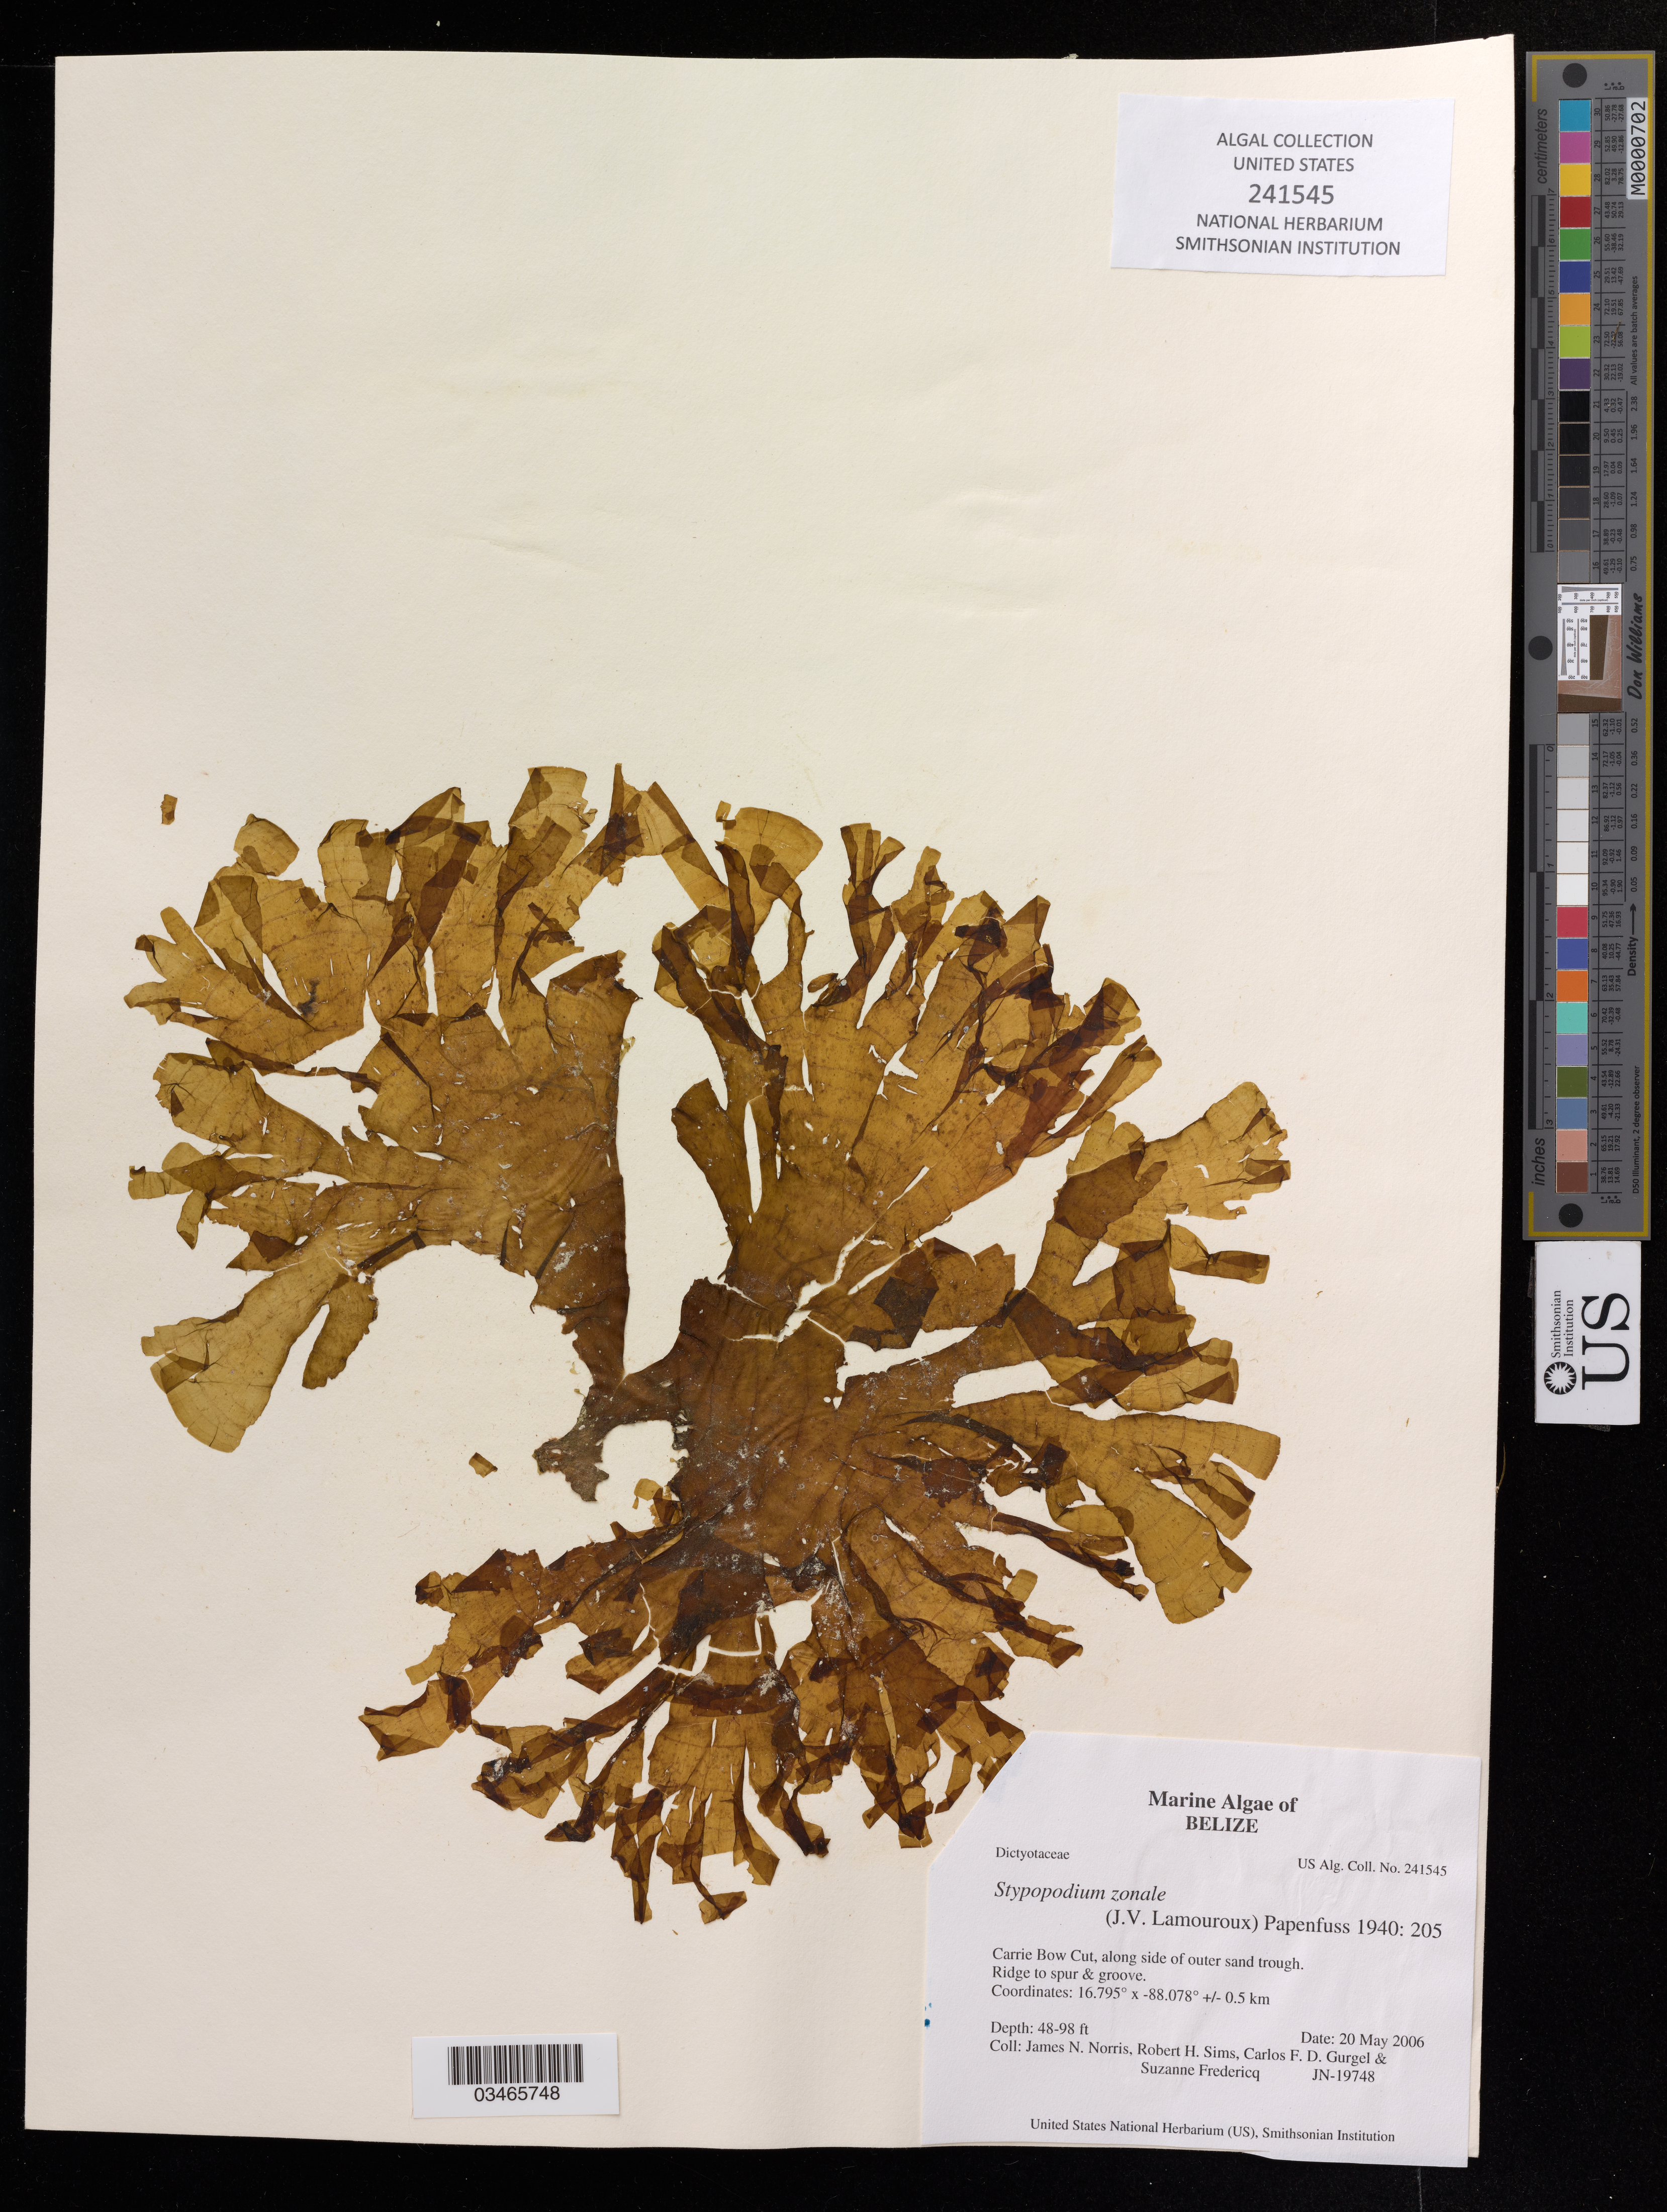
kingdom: Chromista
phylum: Ochrophyta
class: Phaeophyceae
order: Dictyotales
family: Dictyotaceae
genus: Stypopodium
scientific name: Stypopodium zonale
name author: (J.V.Lamouroux) Papenf.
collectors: J. Norris, C. Gurgel, S. Fredericq & R. H. Sims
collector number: JN-19748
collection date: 2006-05-12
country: Belize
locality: Twin Cay, Middle to SE side of Cay.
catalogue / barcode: US 241545